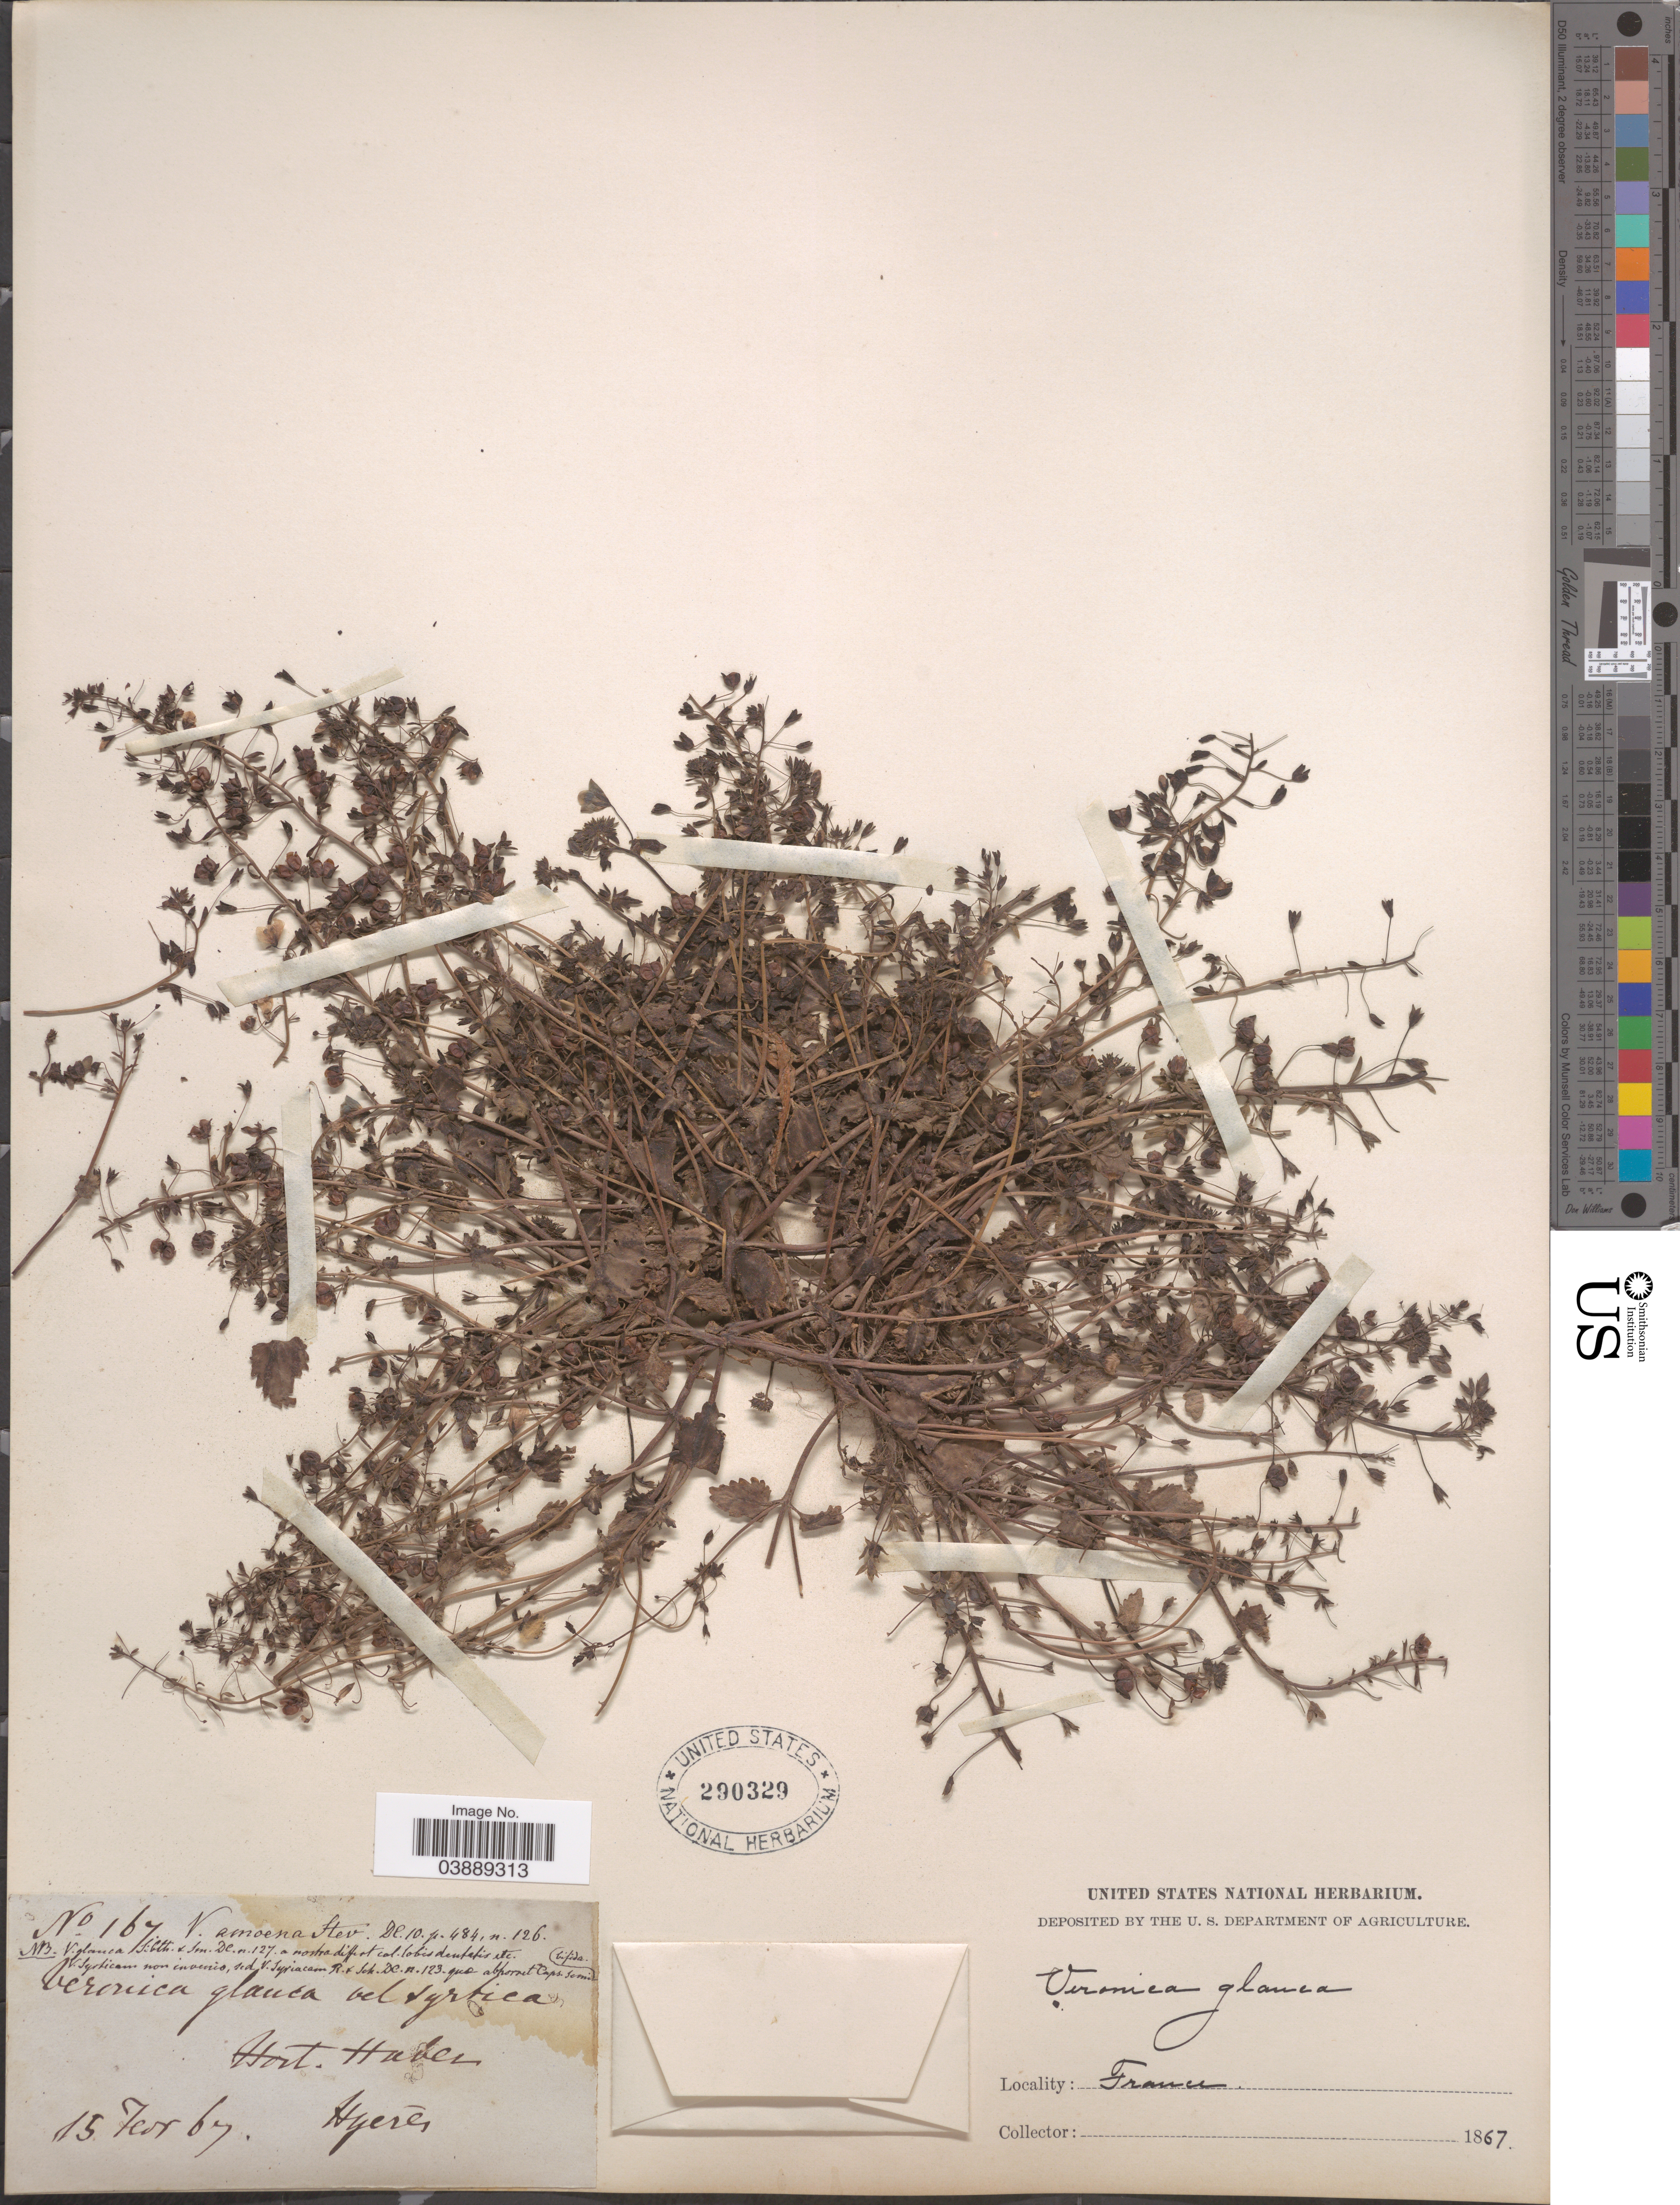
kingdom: Plantae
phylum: Tracheophyta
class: Magnoliopsida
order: Lamiales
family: Plantaginaceae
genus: Veronica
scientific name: Veronica glauca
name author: Sm.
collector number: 167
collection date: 1867-02-15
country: France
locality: Hort. Haden. Hyeres.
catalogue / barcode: US 290329